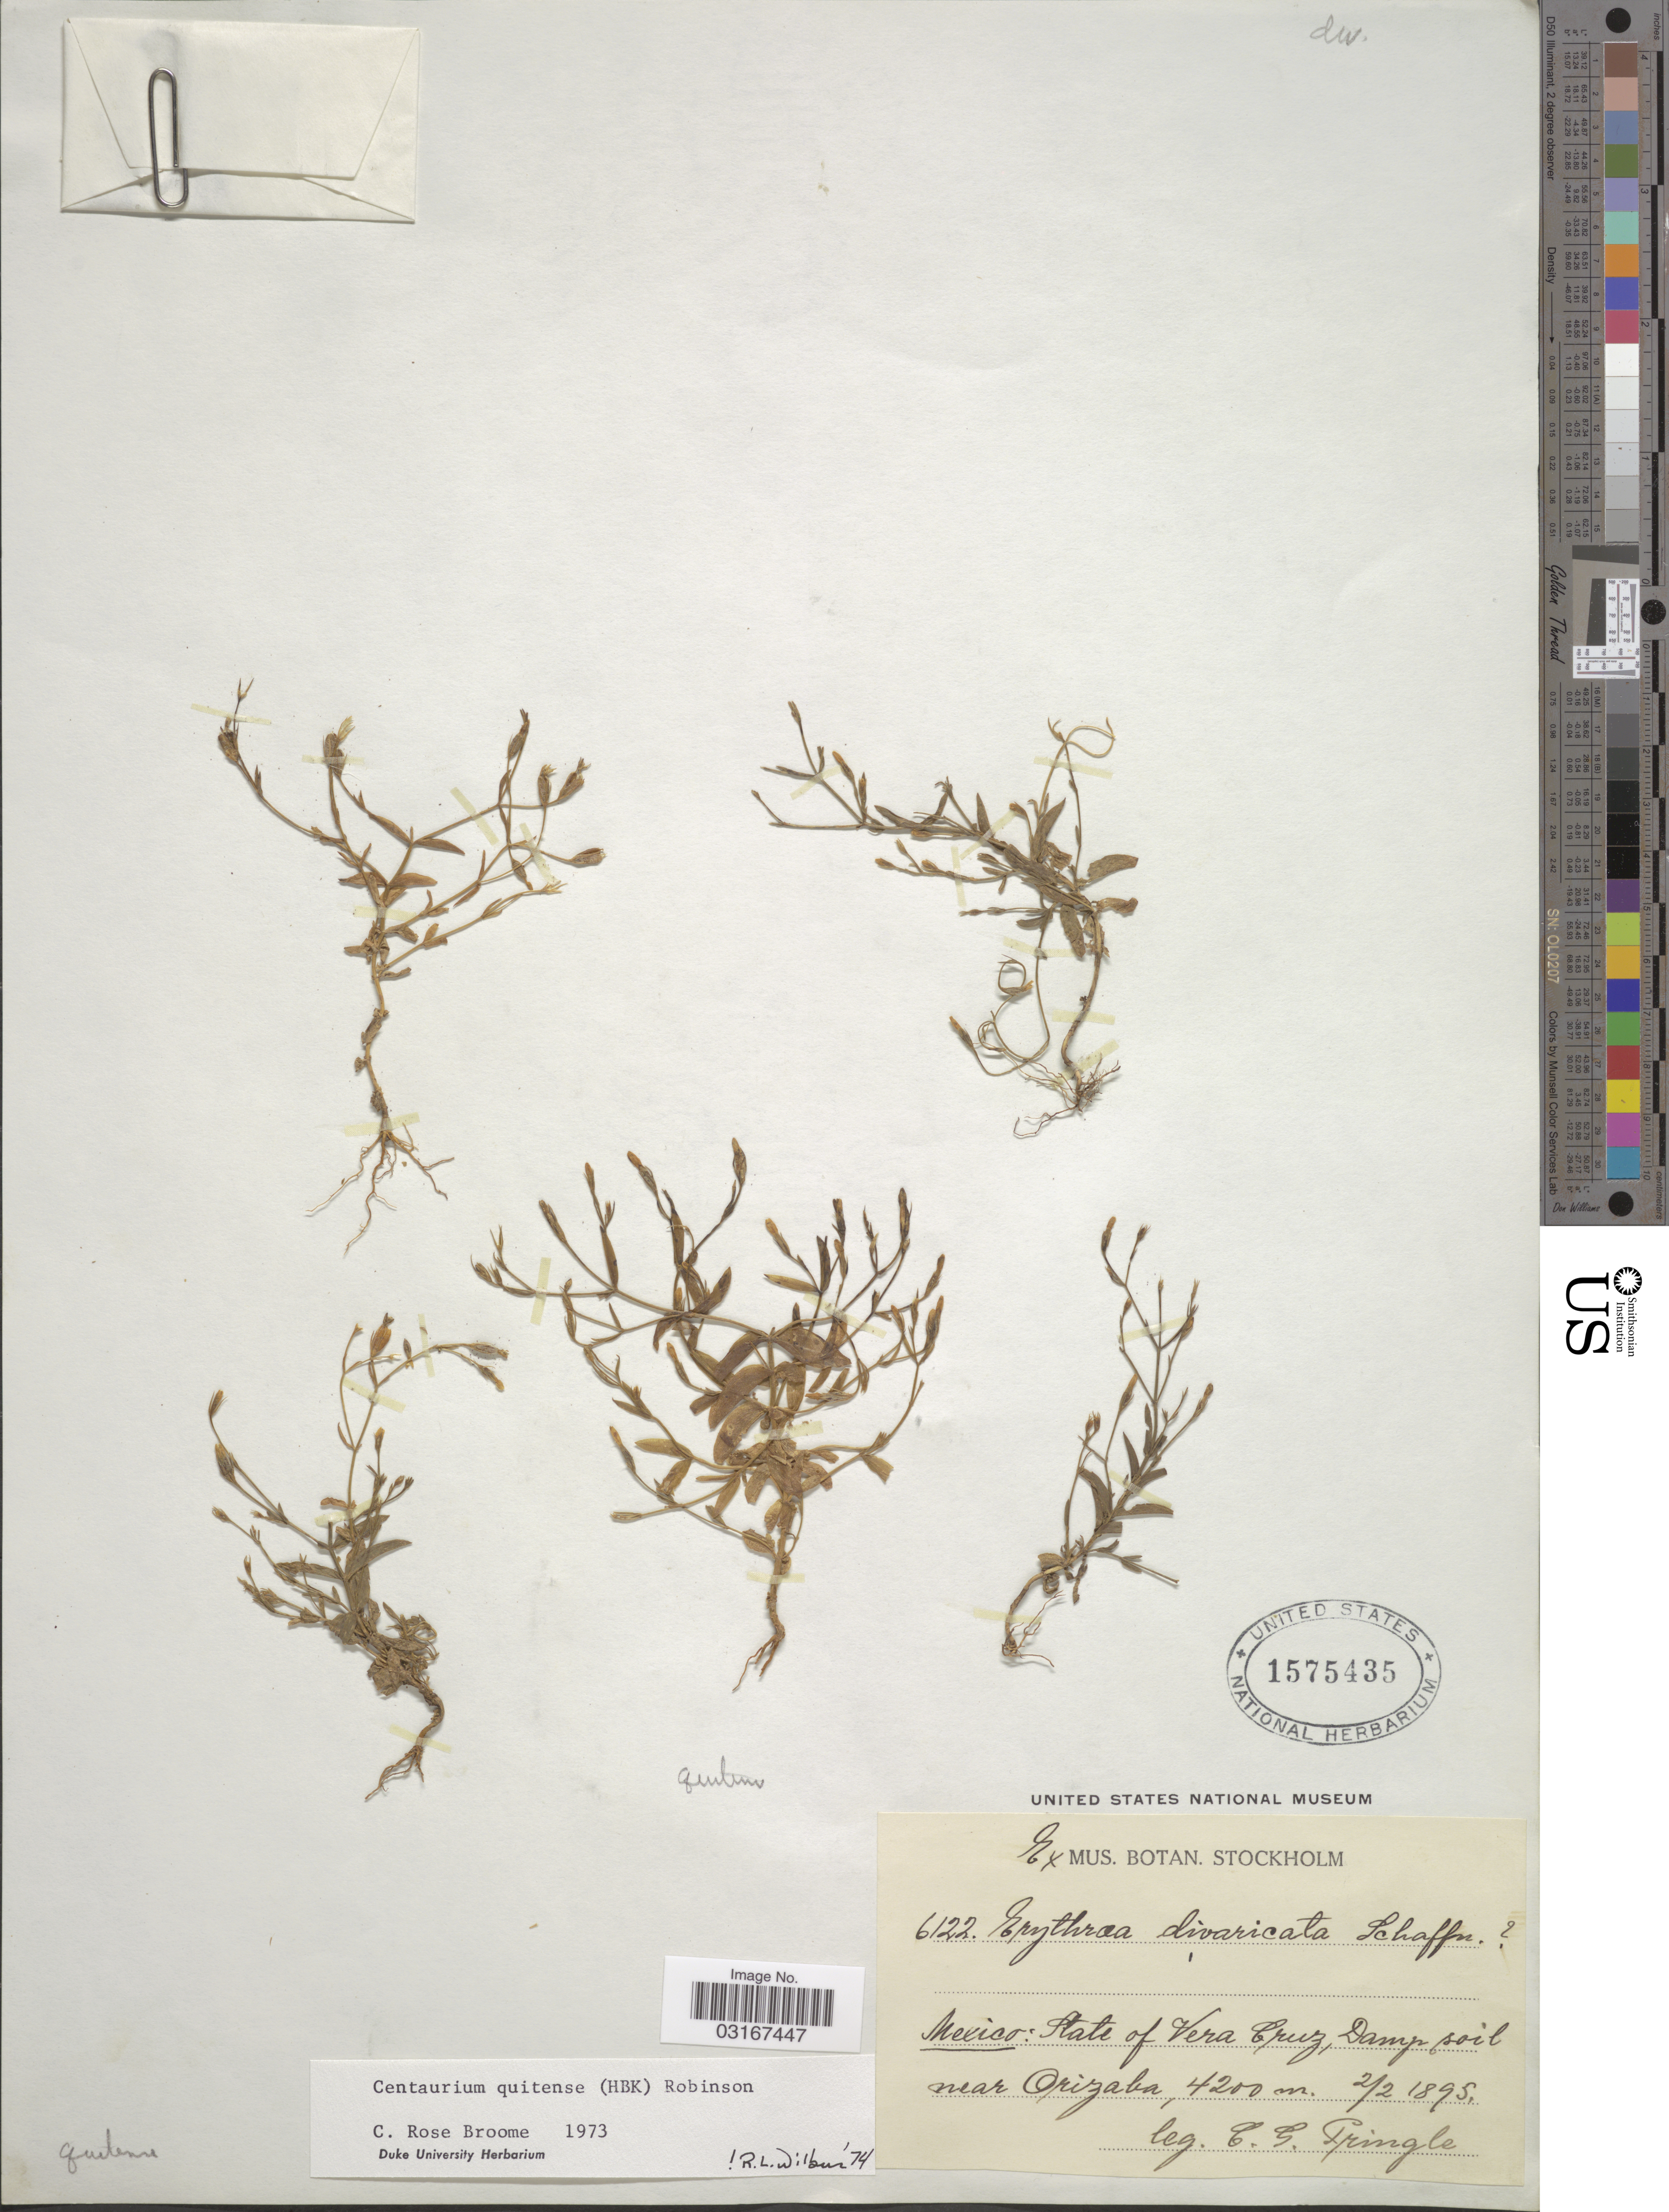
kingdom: Plantae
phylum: Tracheophyta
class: Magnoliopsida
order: Gentianales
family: Gentianaceae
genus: Centaurium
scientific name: Centaurium quitense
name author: (Kunth) B.L. Rob.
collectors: C. G. Pringle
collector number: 6122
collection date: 1895-02-02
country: Mexico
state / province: Veracruz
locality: Vera Cruz, Damp soil near Orizaba.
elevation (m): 4200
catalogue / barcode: US 1575435